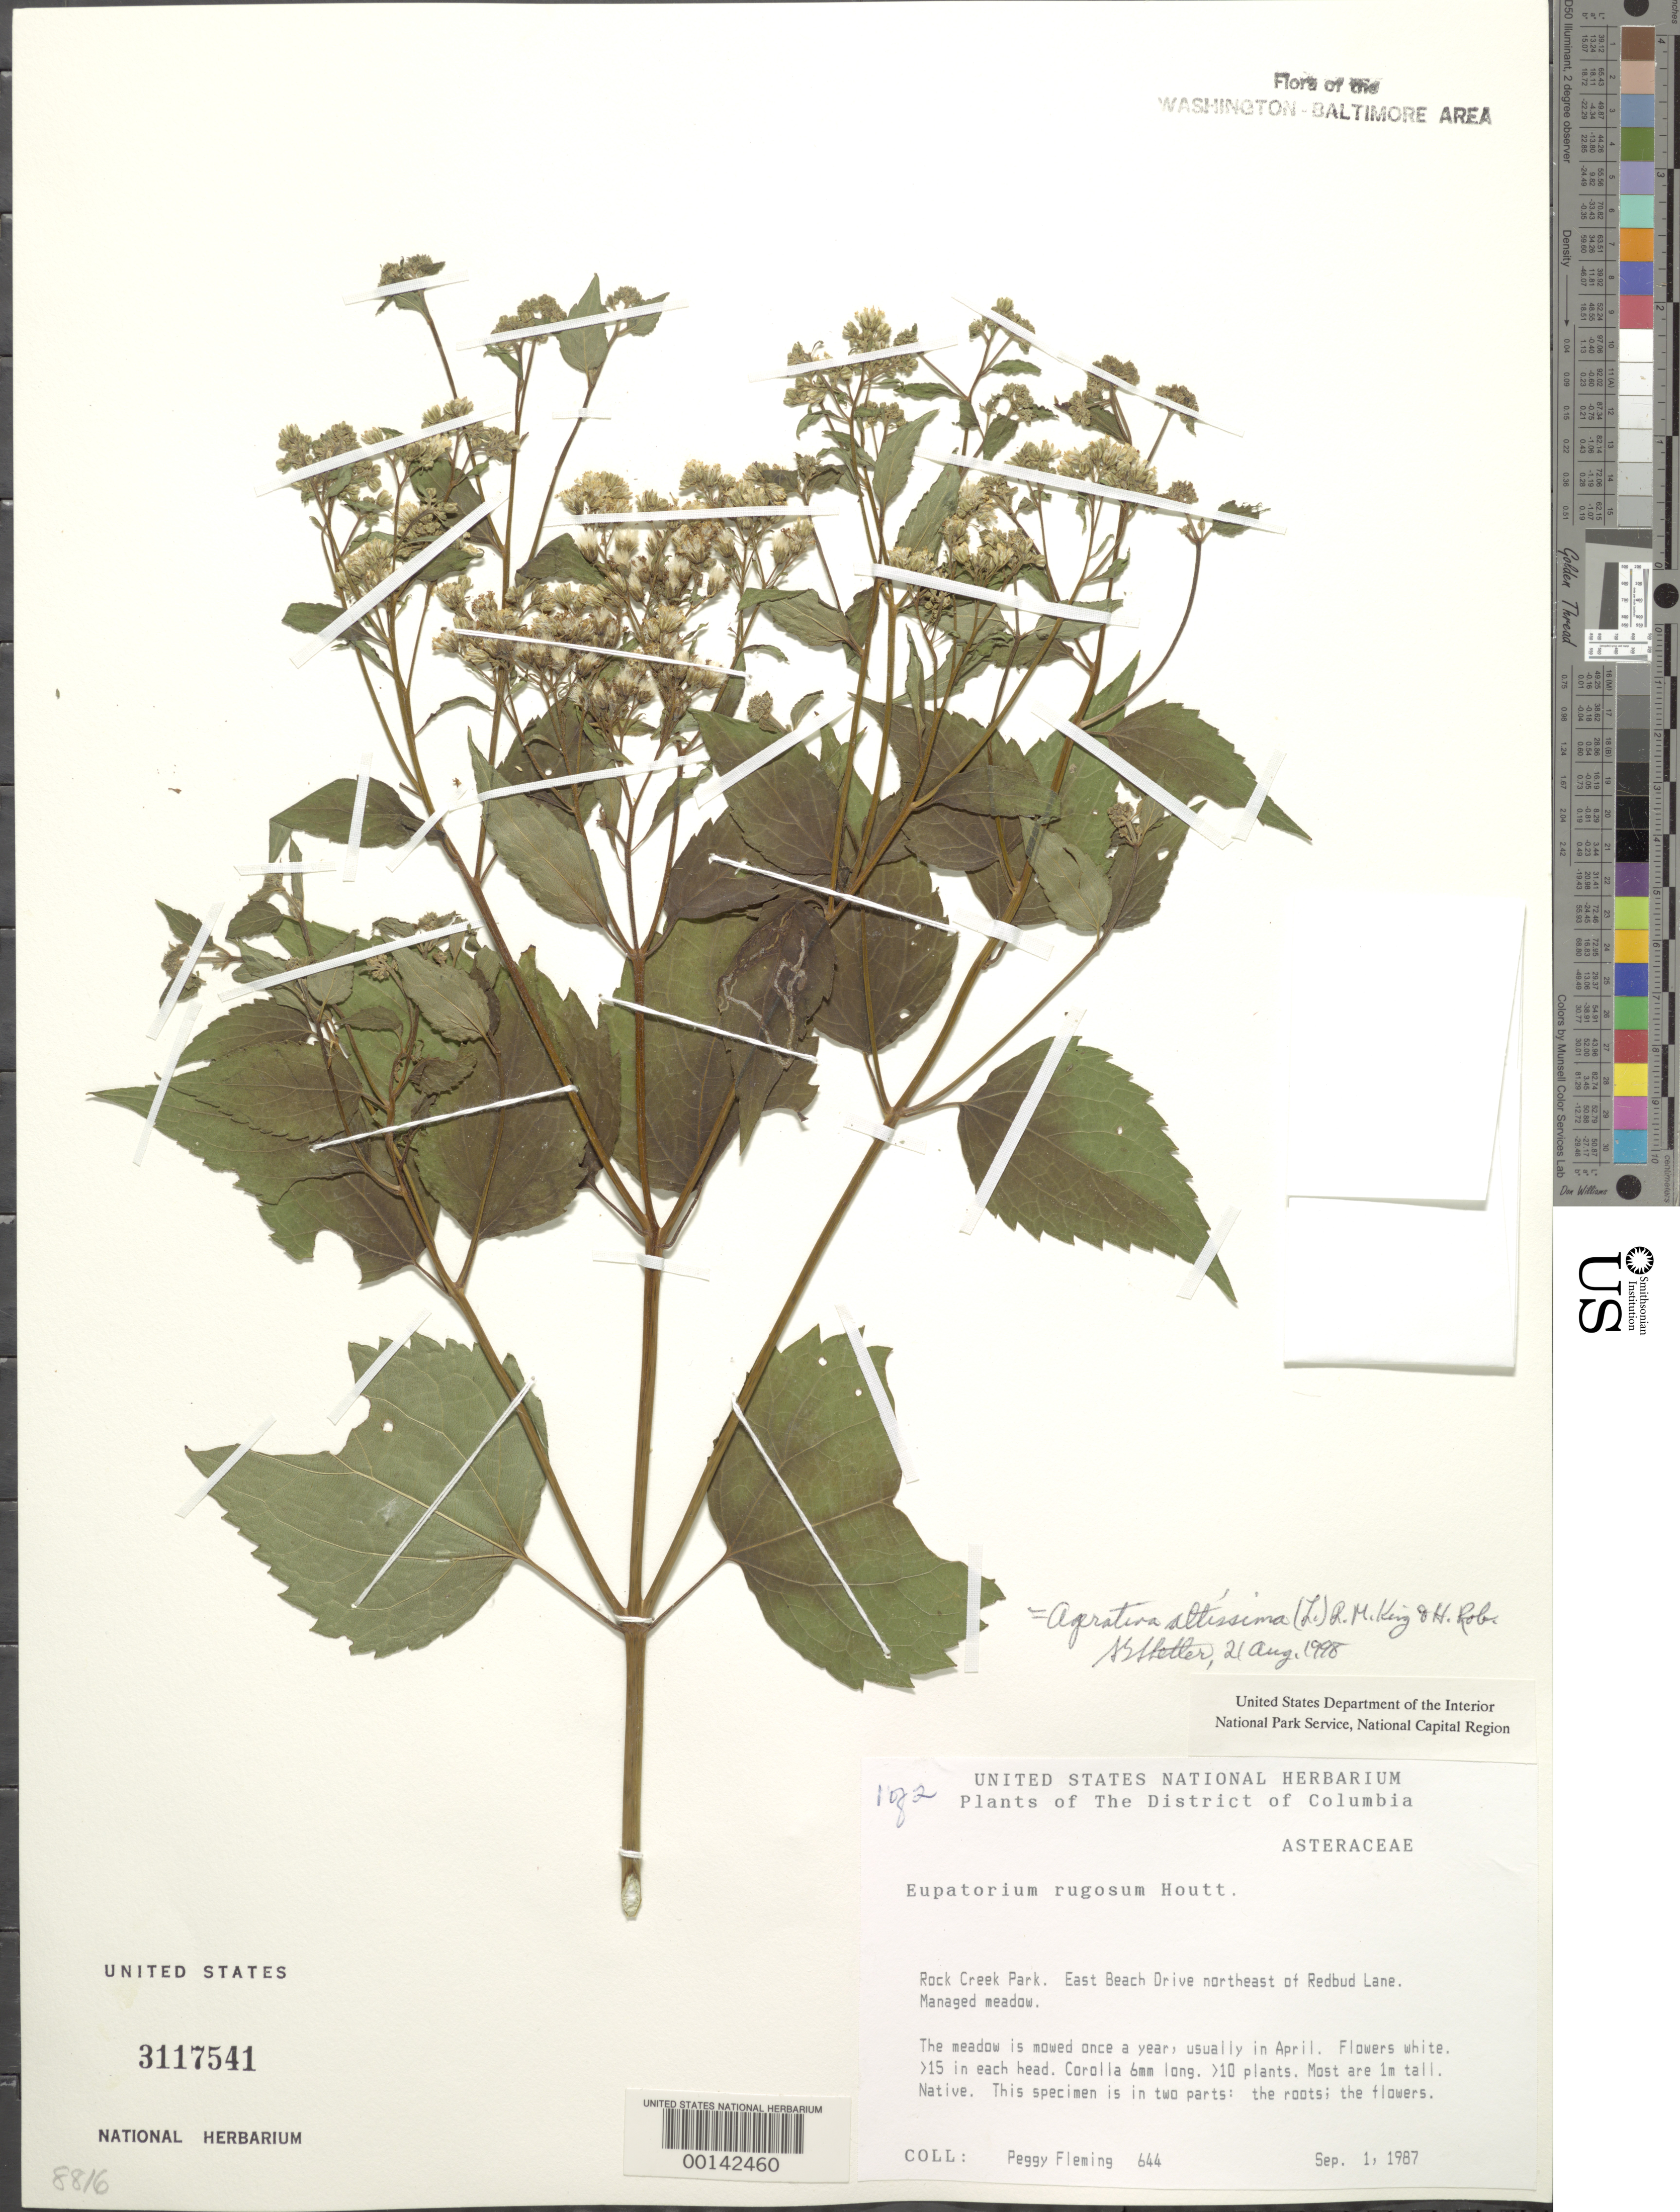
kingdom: Plantae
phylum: Tracheophyta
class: Magnoliopsida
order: Asterales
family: Asteraceae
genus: Ageratina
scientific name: Ageratina altissima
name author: (L.) R.M. King & H. Rob.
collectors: P. Fleming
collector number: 644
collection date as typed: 01 Sep 1987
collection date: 1987-09-01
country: United States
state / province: District of Columbia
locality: Rock Creek Park. East Beach Drive northeast of Redbud Lane. Rock Creek Park & vicinity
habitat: Managed meadow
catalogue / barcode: US 3117541